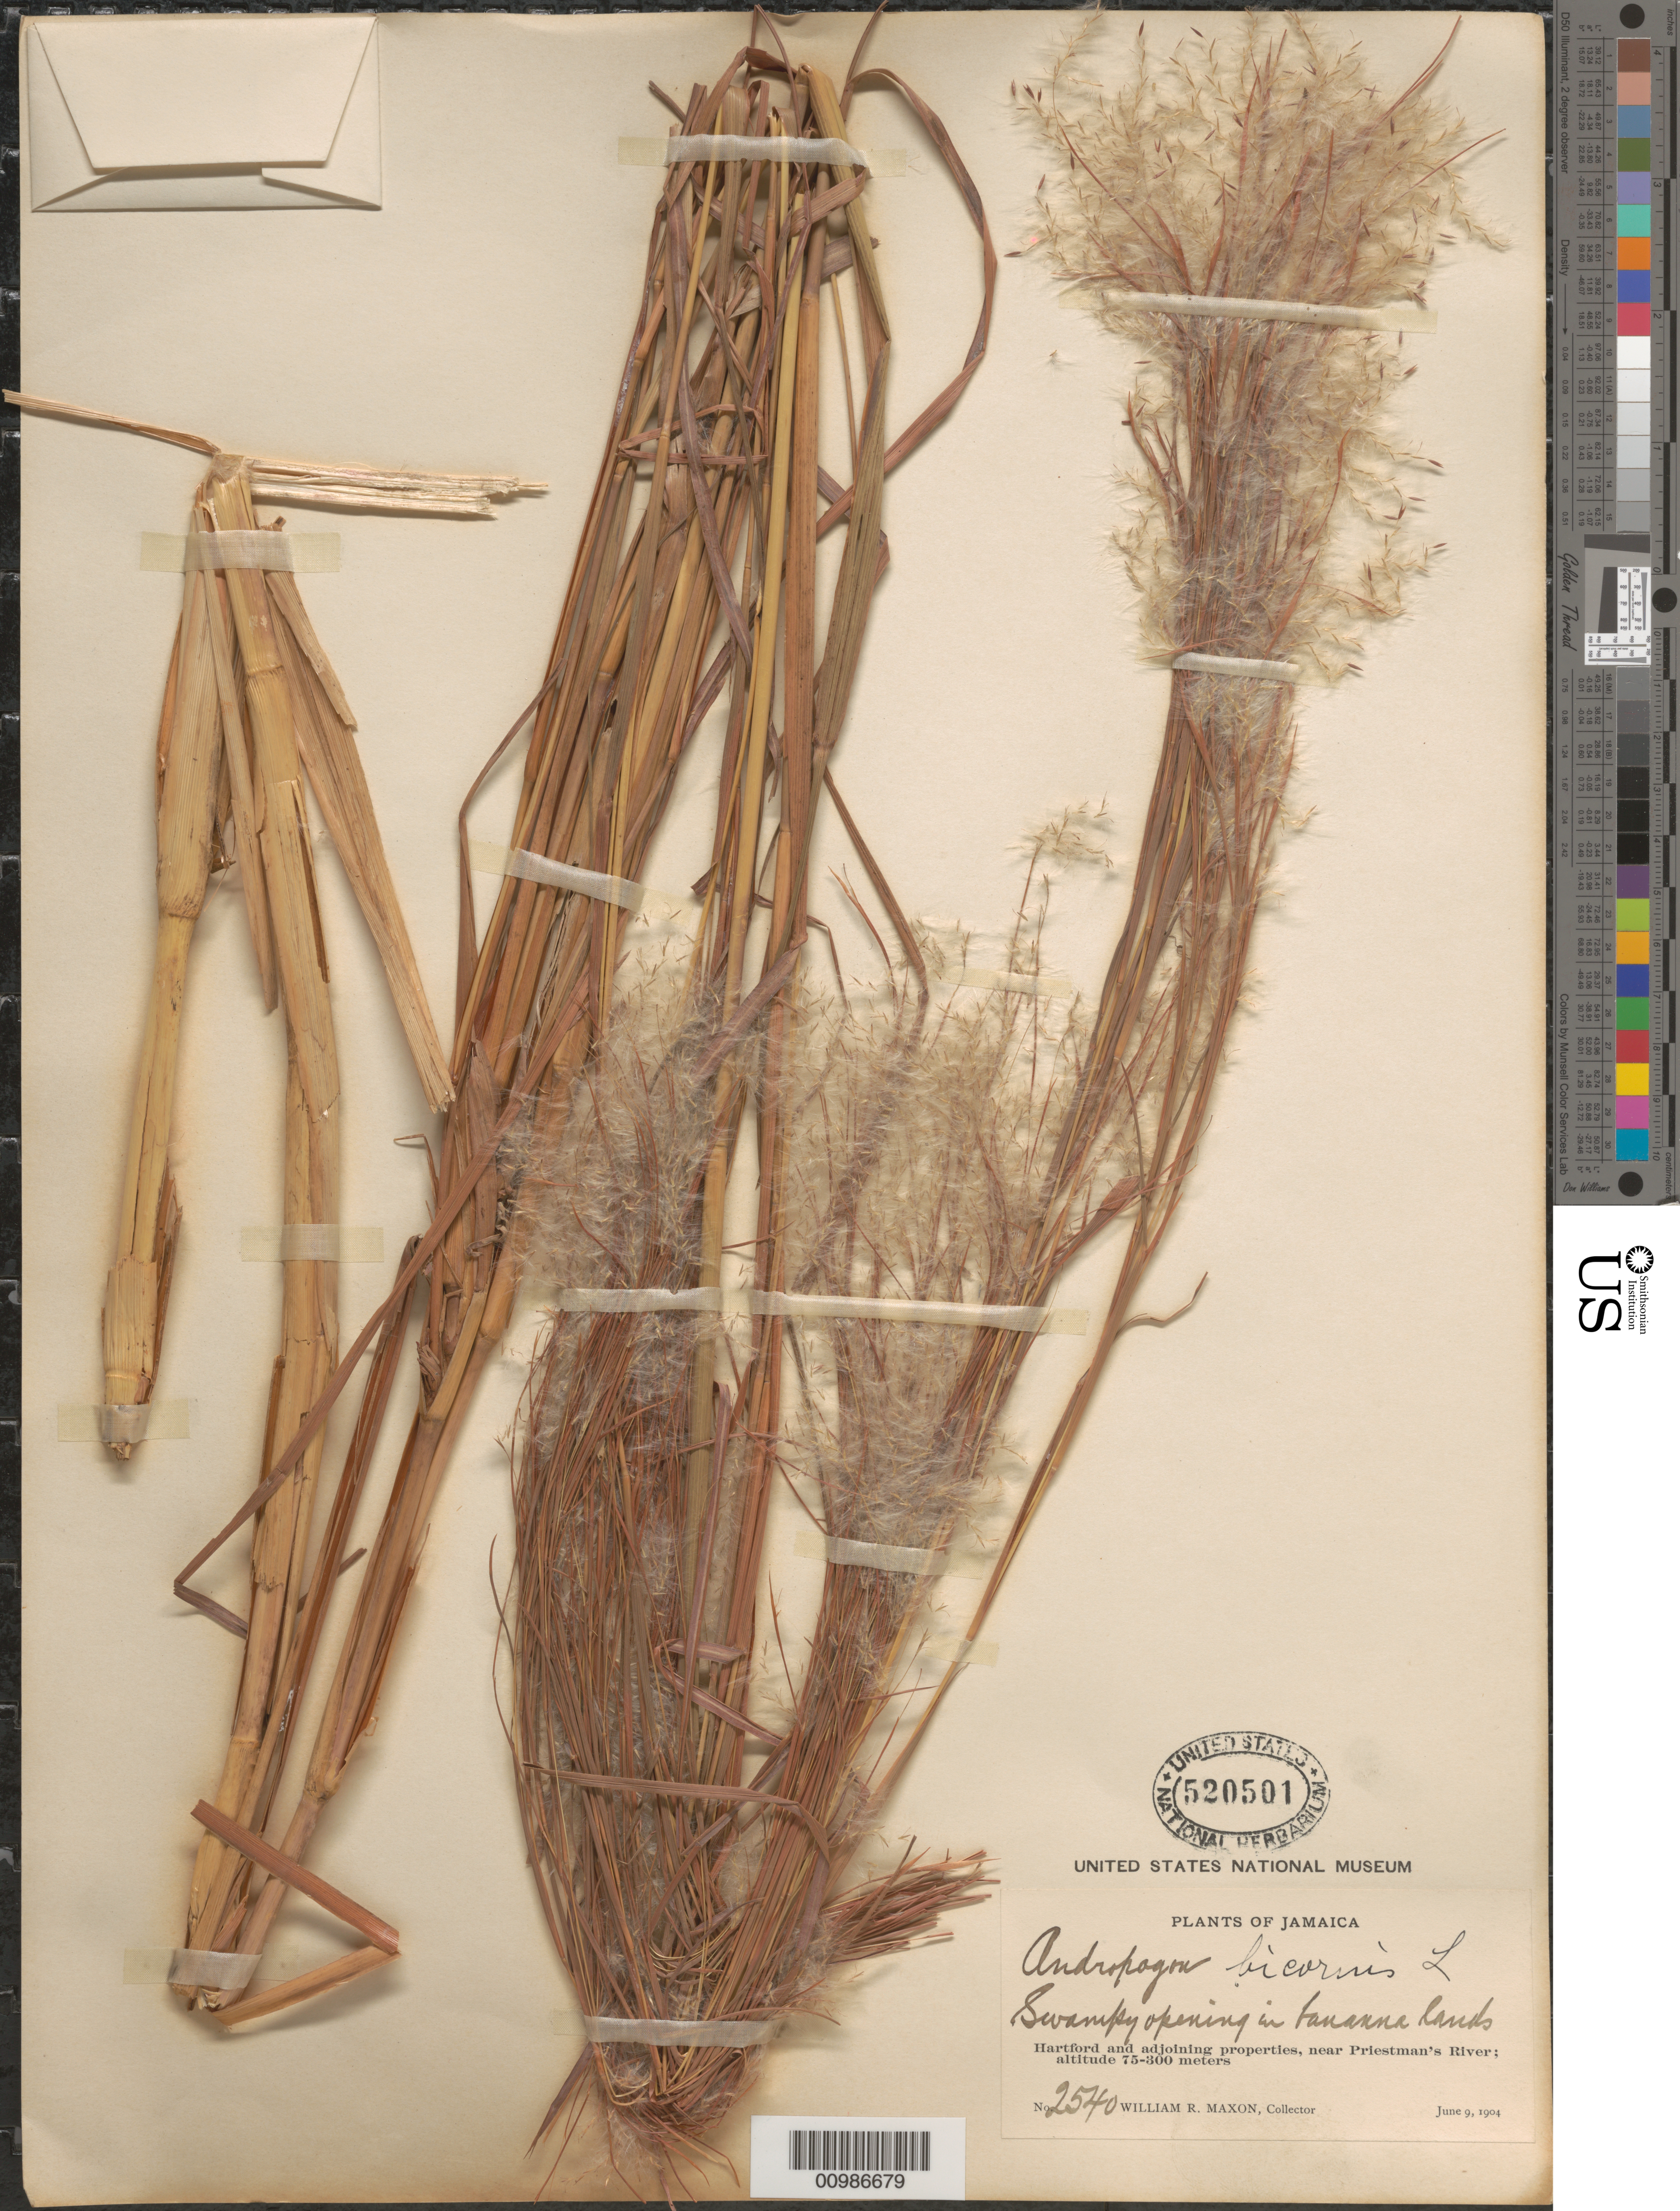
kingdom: Plantae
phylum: Tracheophyta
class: Liliopsida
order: Poales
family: Poaceae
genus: Andropogon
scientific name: Andropogon bicornis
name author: L.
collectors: W. R. Maxon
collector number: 2540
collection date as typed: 09 Jun 1904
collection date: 1904-06-09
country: Jamaica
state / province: Westmoreland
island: Jamaica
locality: Hartford, near Priestman's River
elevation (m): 75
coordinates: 0 N, 0 E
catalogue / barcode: US 520501